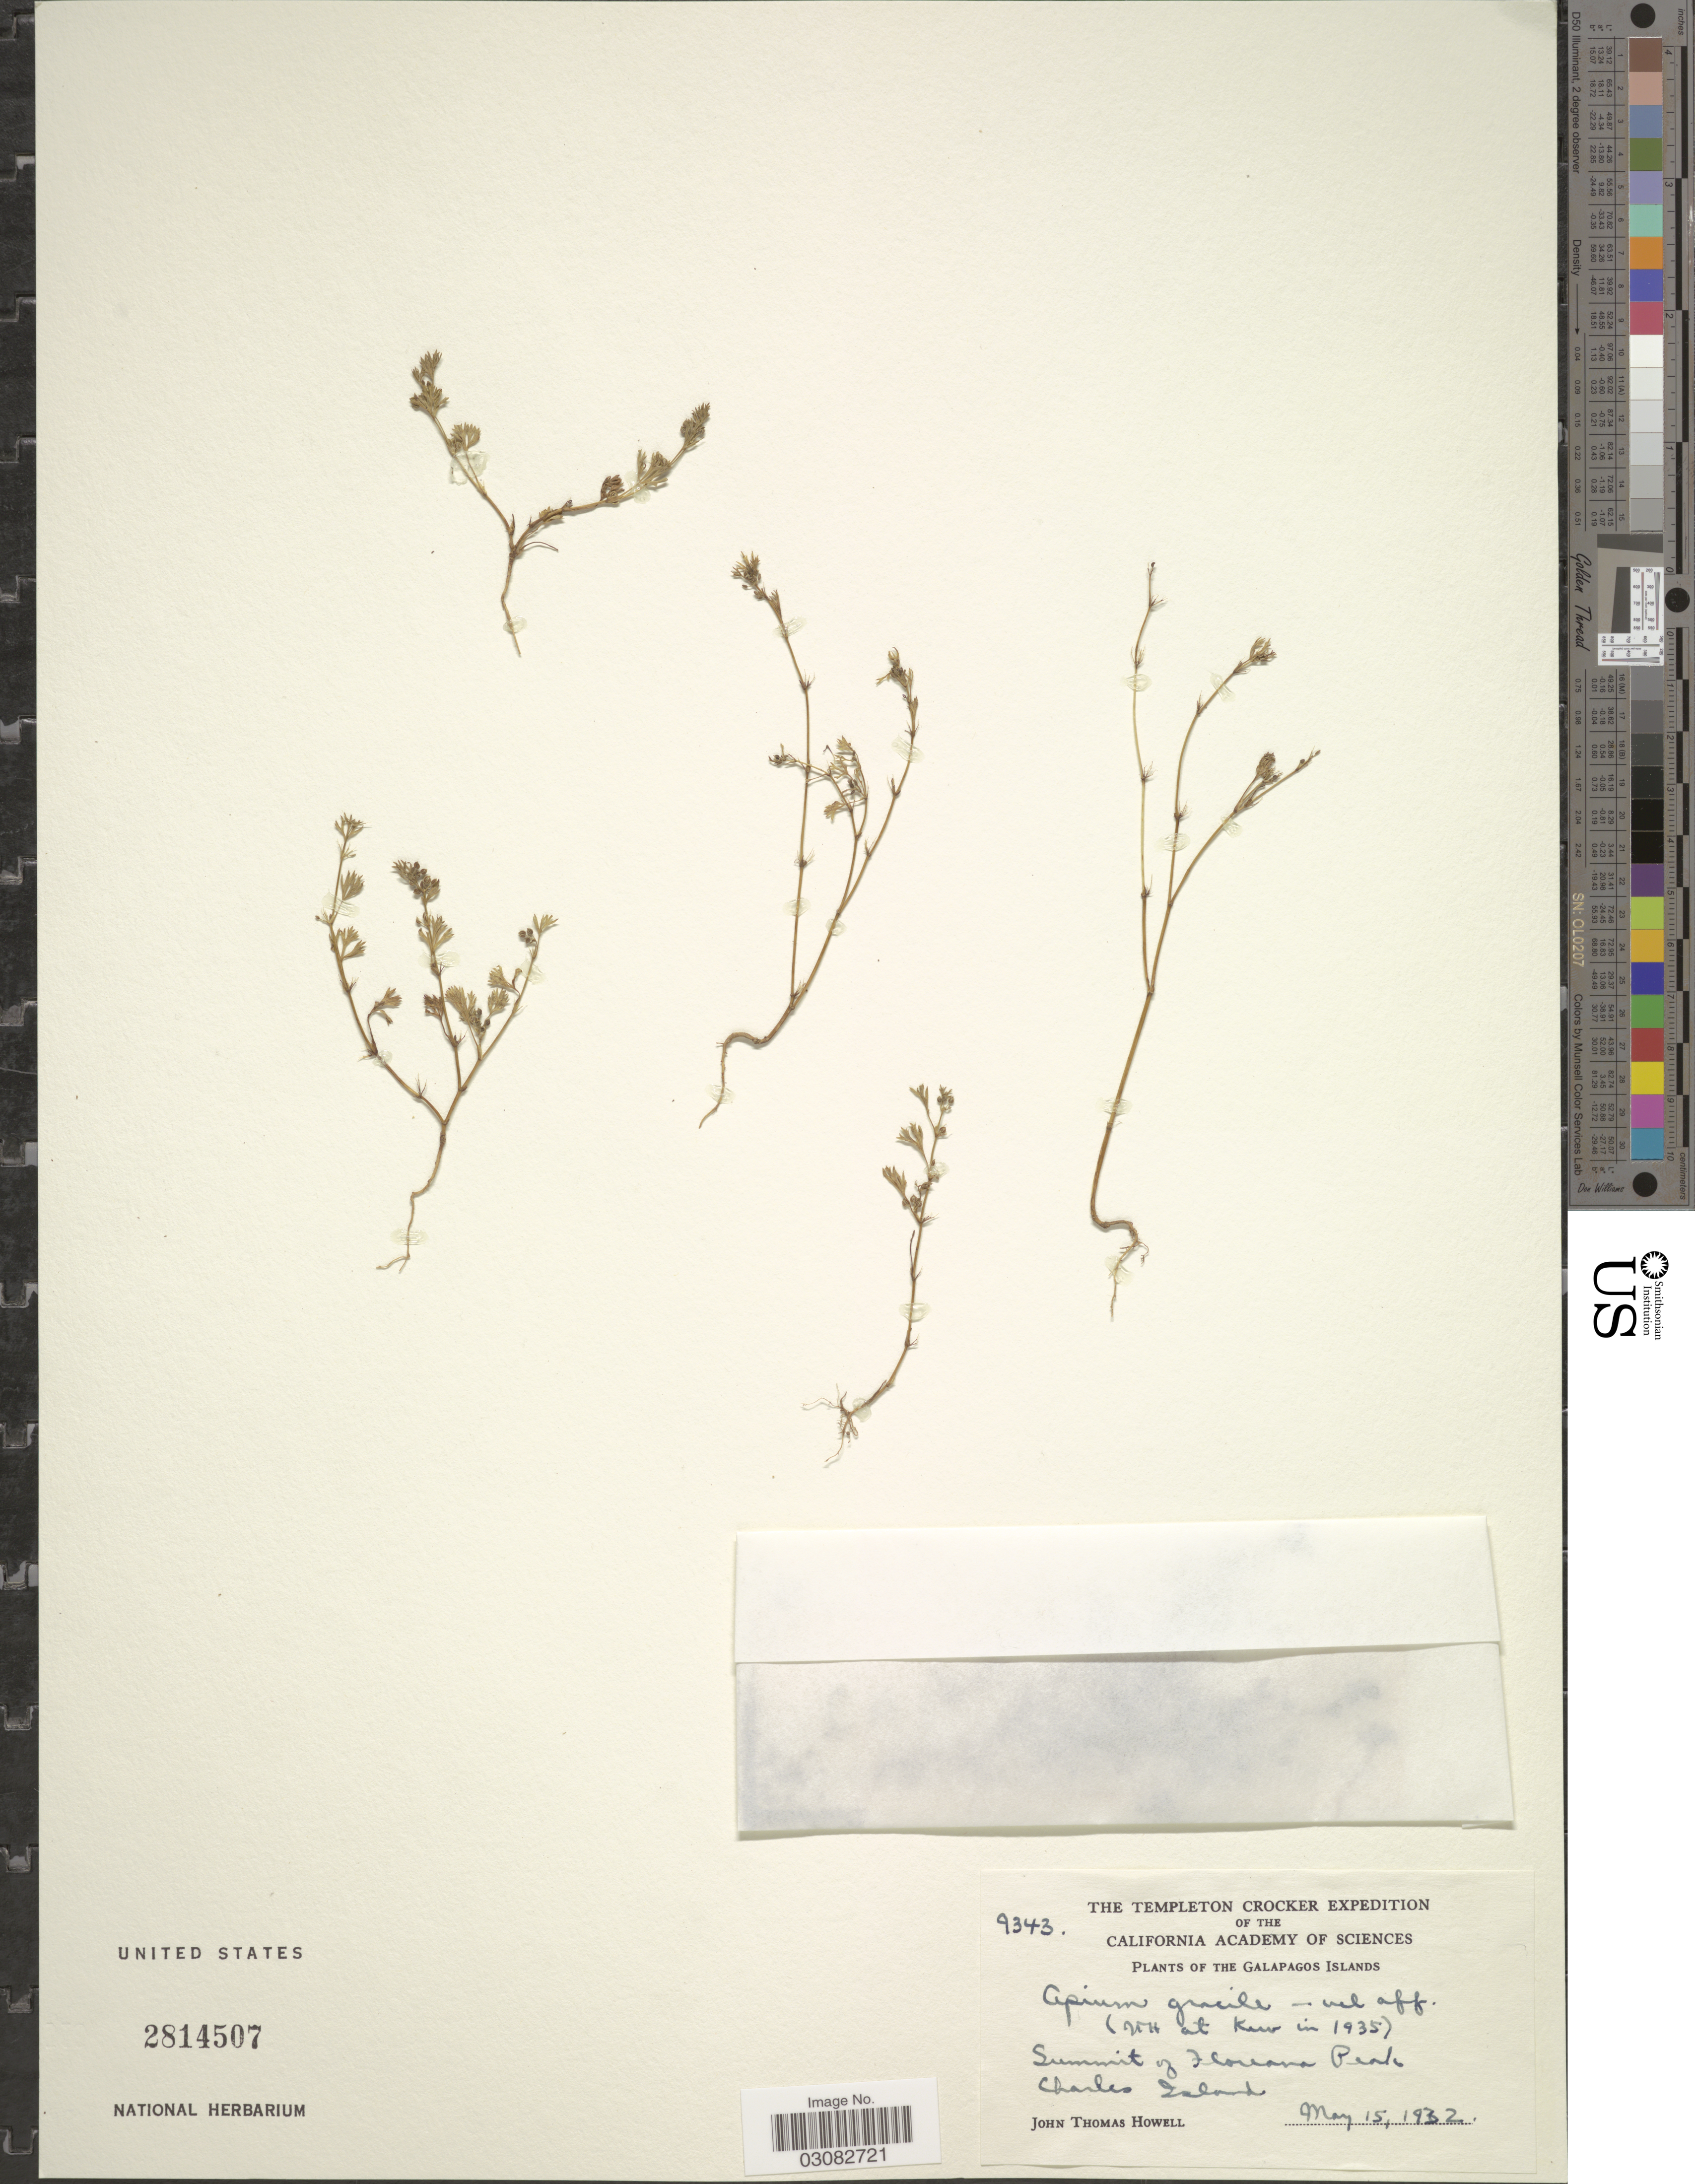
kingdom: Plantae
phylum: Tracheophyta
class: Magnoliopsida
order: Apiales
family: Apiaceae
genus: Apium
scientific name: Apium gracile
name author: Benth. & Hook. f. ex B.D. Jacks.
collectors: J. T. Howell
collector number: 9343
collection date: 1932-05-15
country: Ecuador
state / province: Colón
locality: The Galapagos Islands. Summit of Floreana Peak. Charles Island.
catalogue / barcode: US 2814507